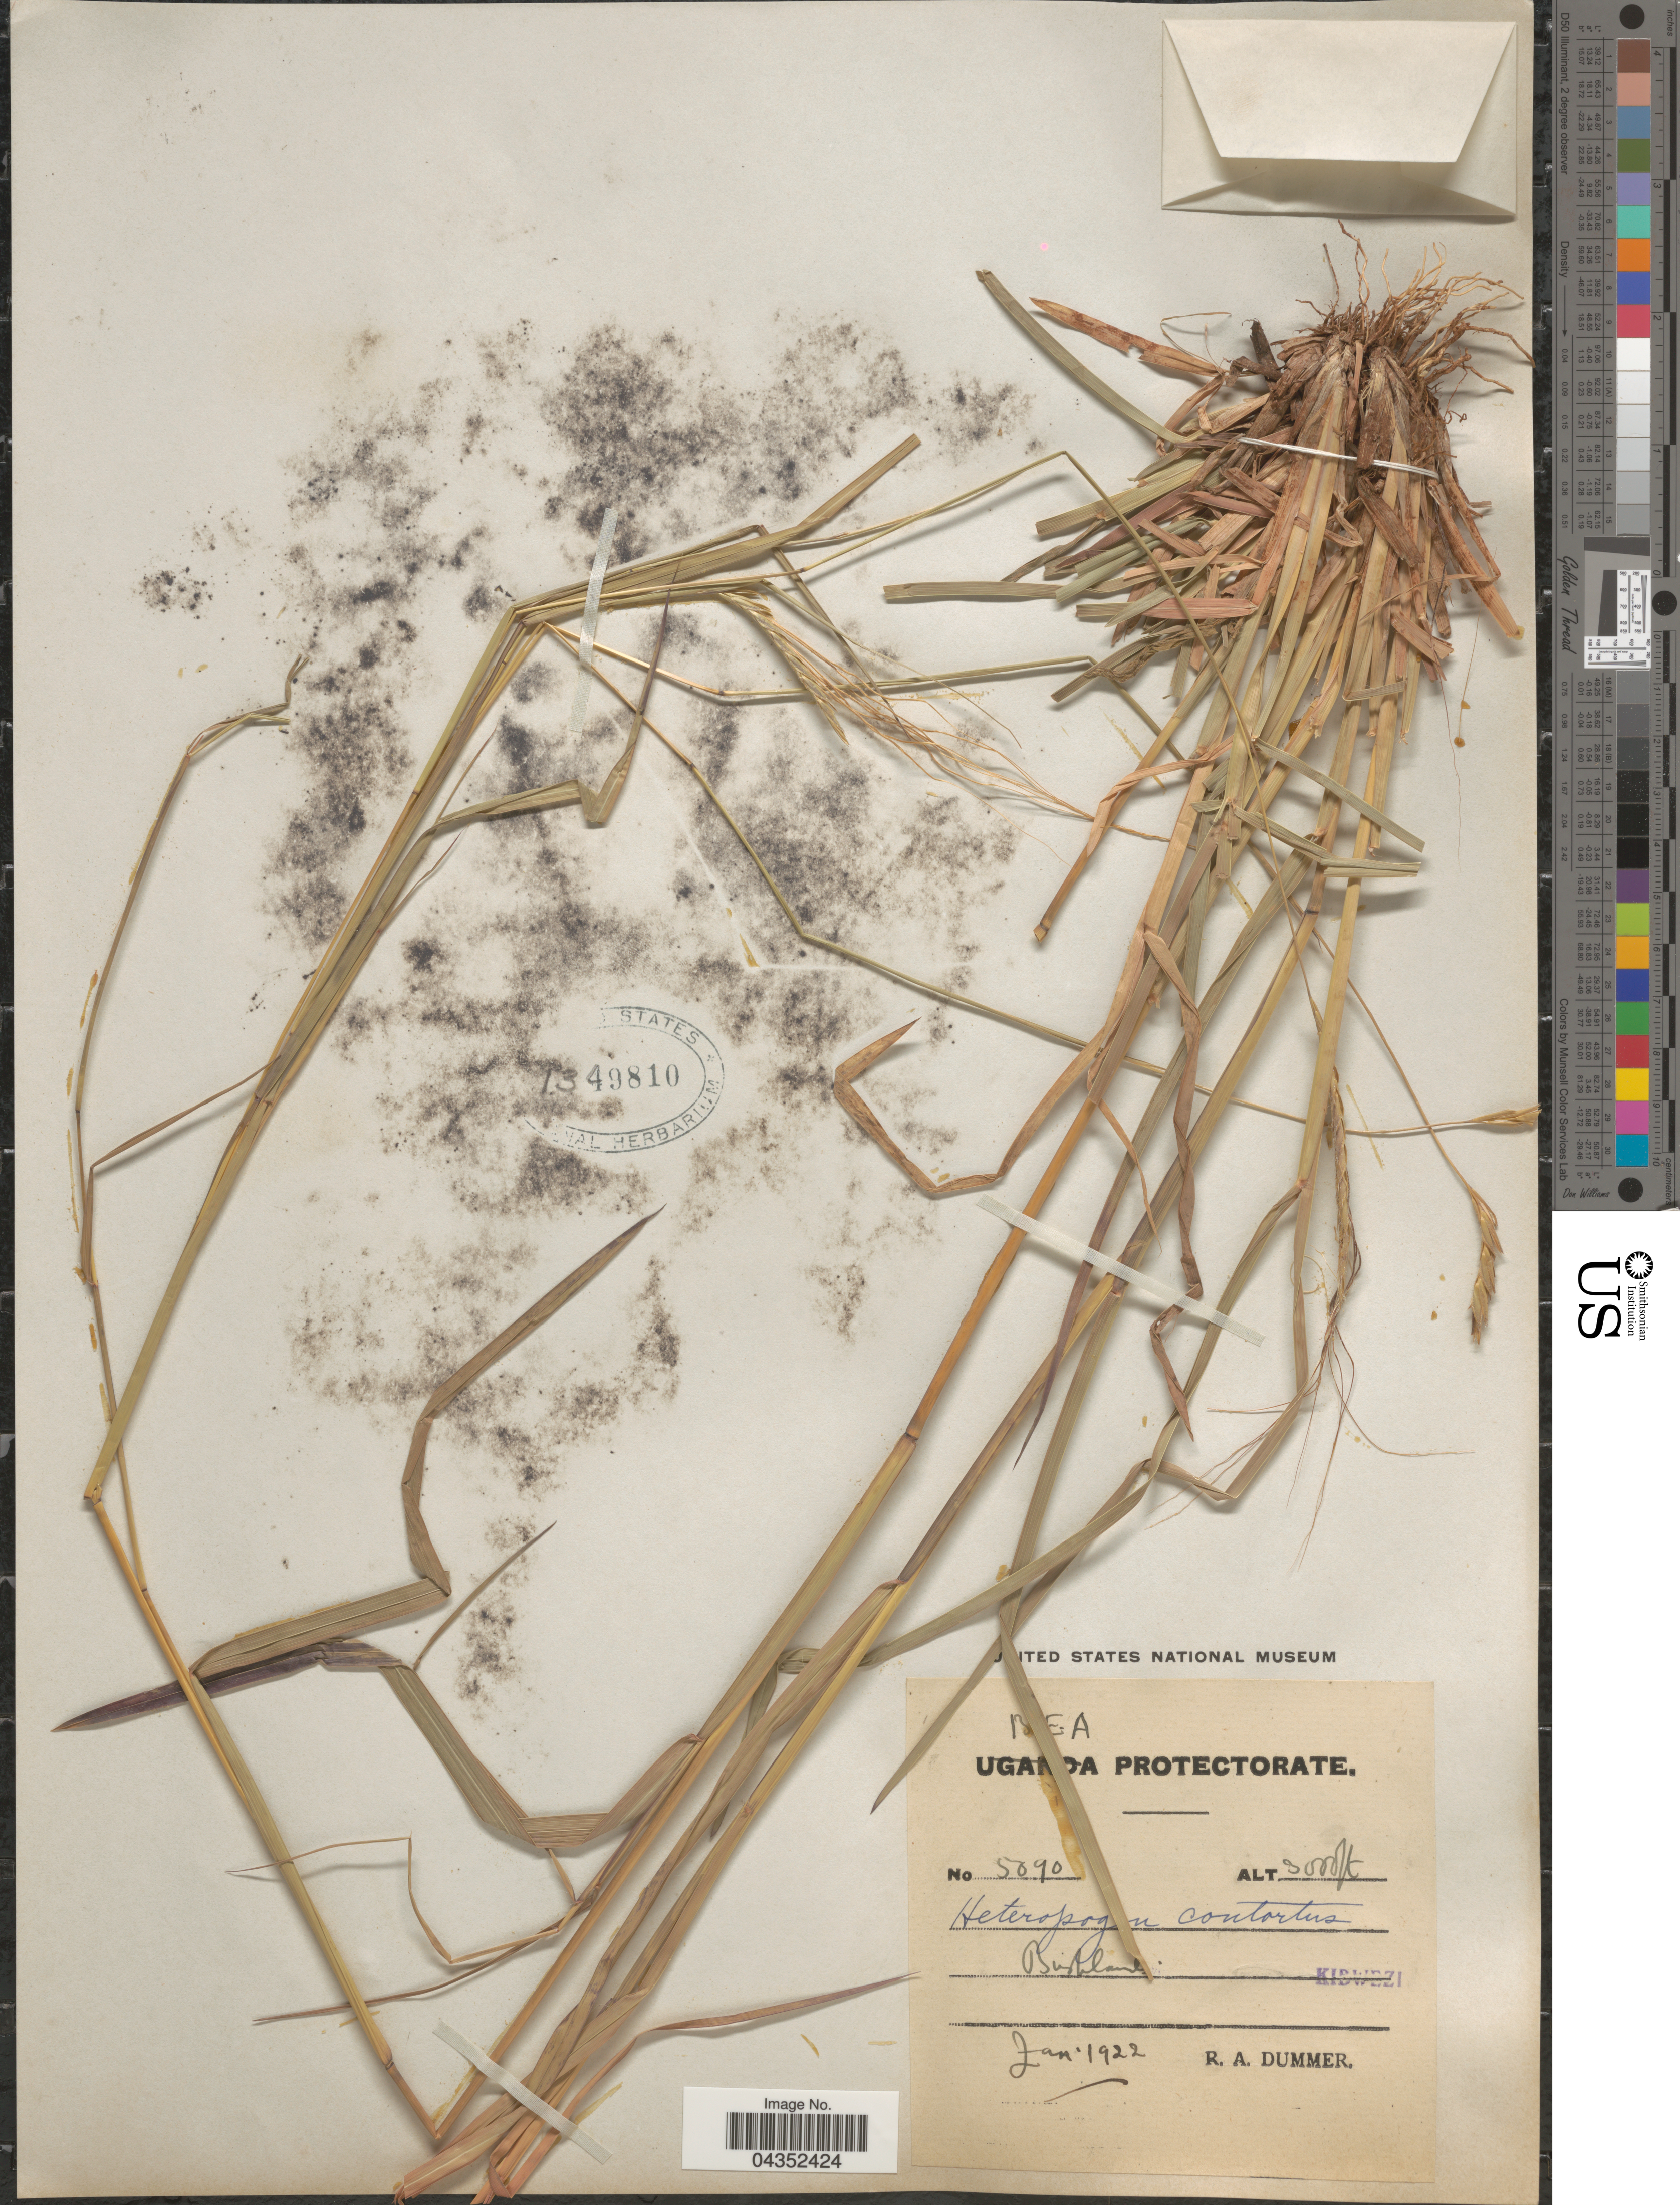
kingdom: Plantae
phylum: Tracheophyta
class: Liliopsida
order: Poales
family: Poaceae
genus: Heteropogon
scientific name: Heteropogon contortus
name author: (L.) P. Beauv. ex Roem. & Schult.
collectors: R. Dümmer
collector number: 5090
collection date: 1922-01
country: Kenya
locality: Bushland. Kibwezi.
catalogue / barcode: US 1349810